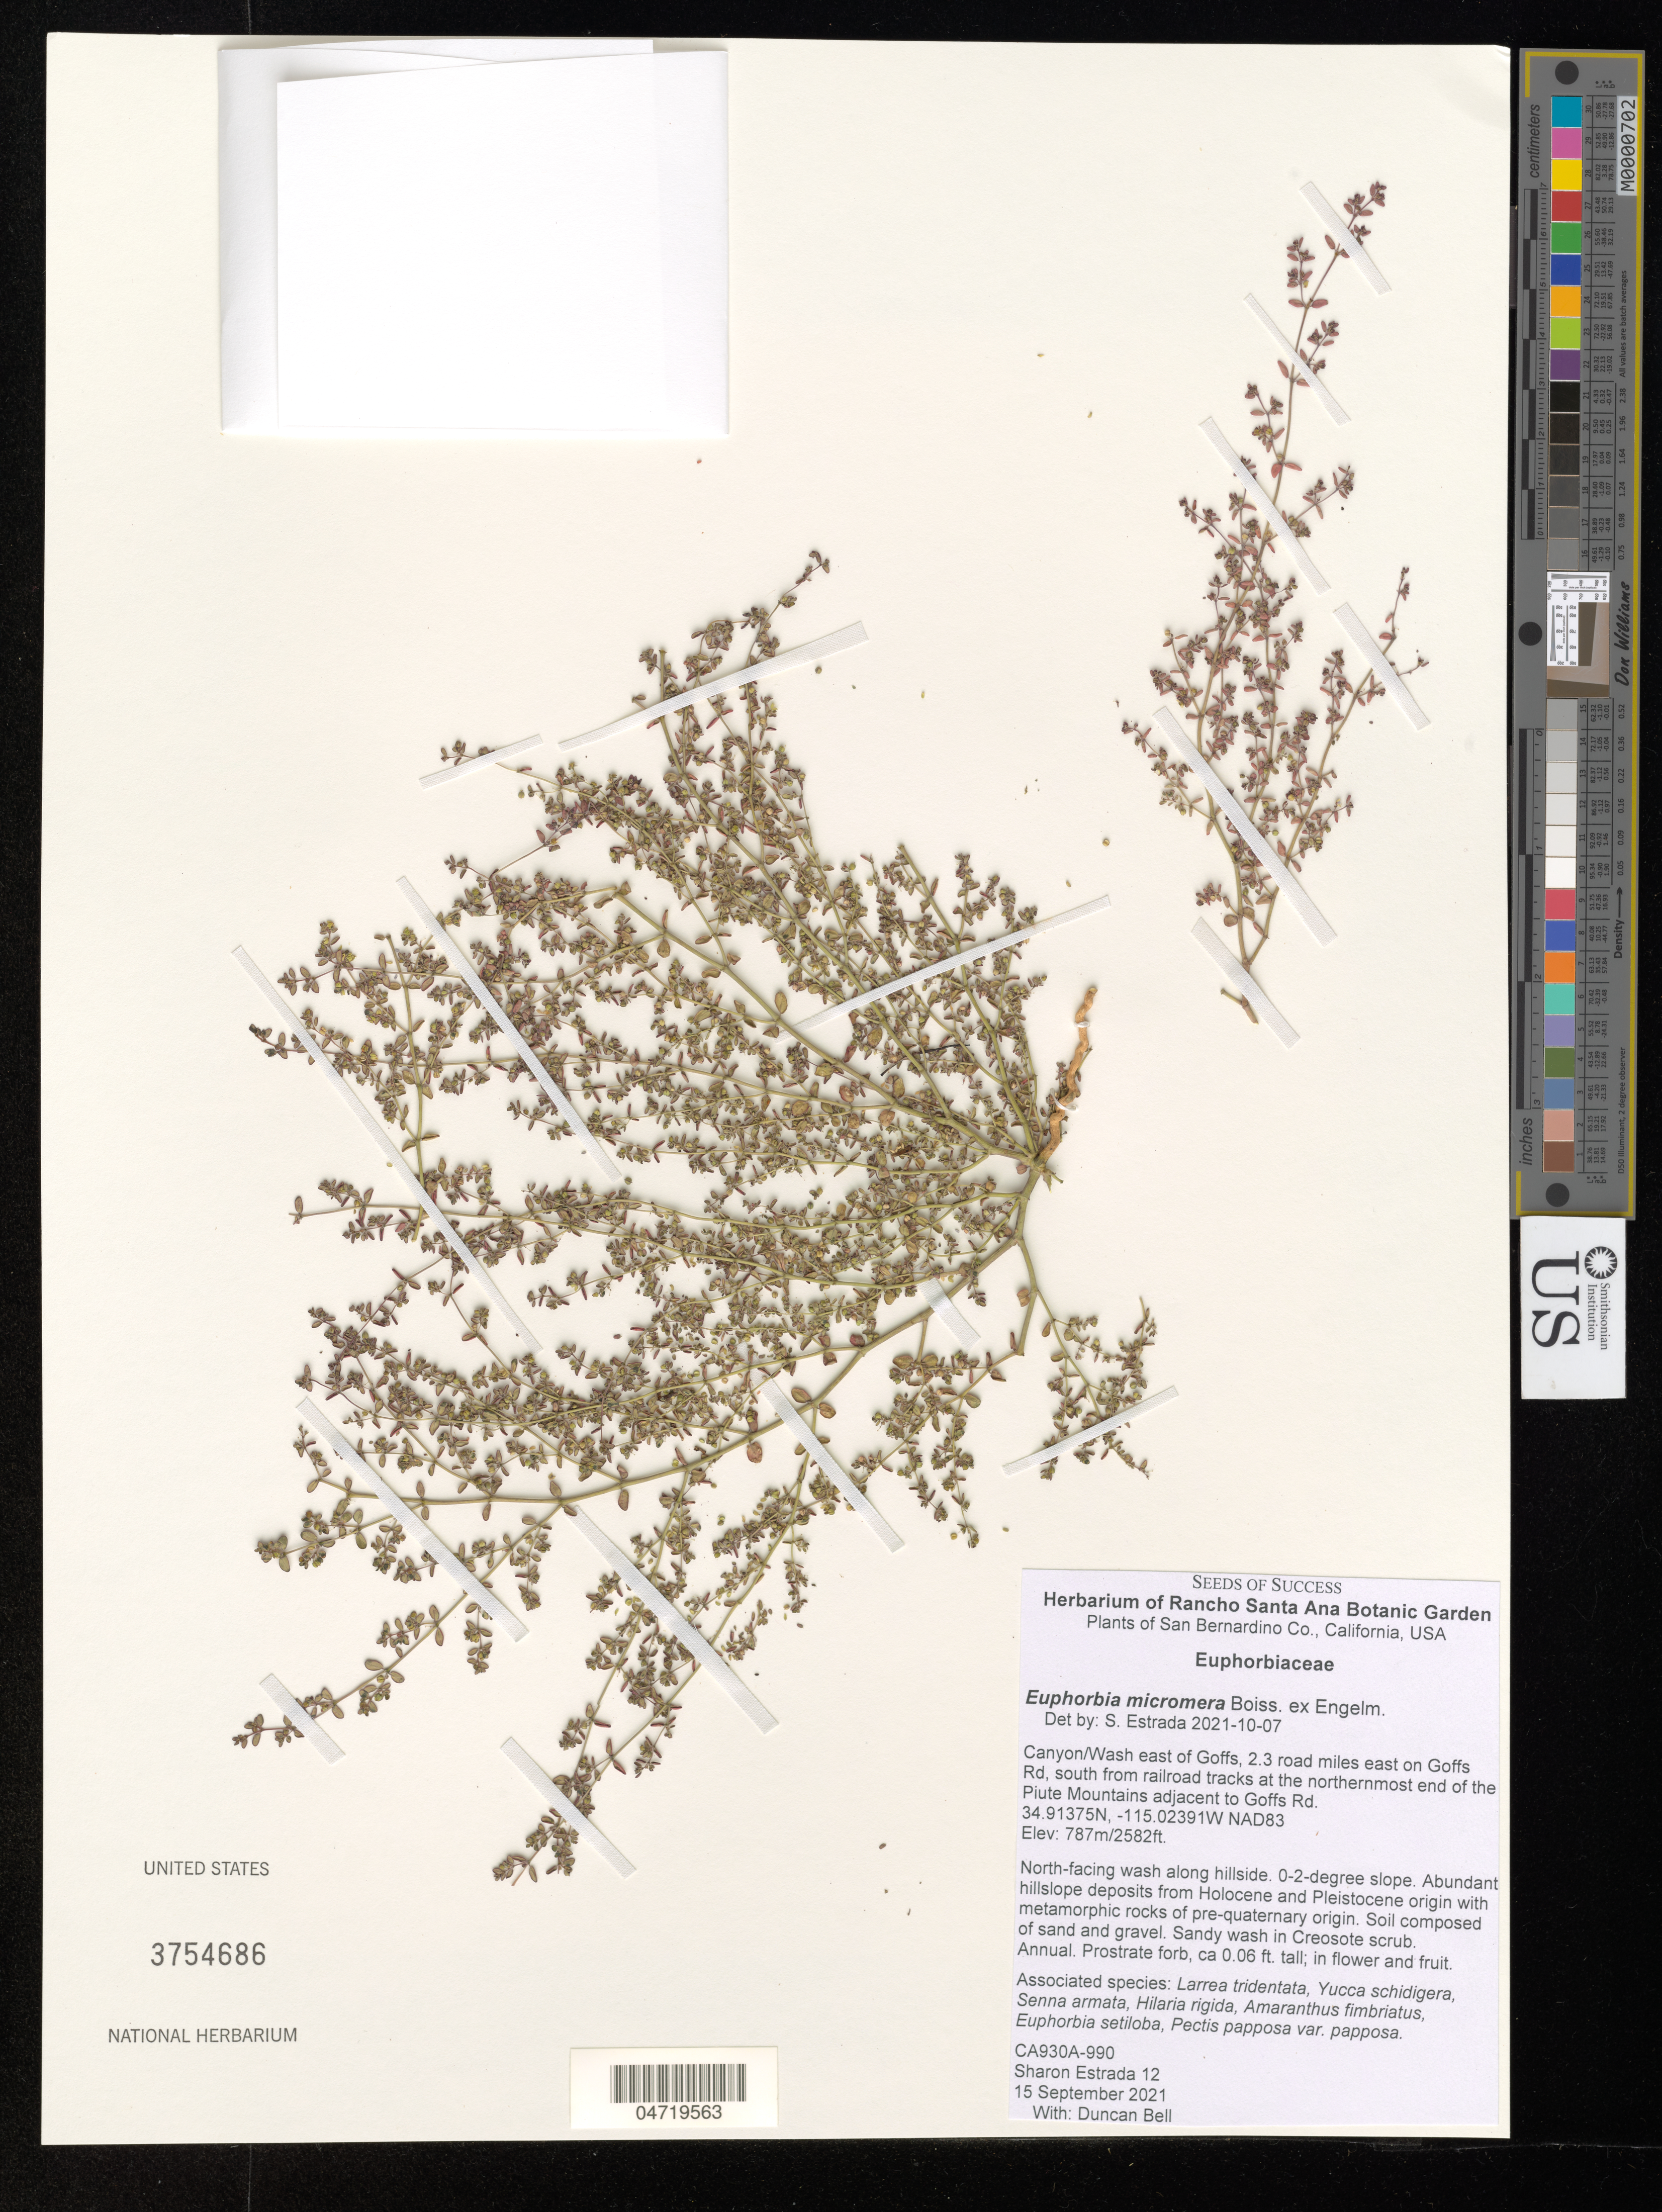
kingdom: Plantae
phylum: Tracheophyta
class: Magnoliopsida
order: Malpighiales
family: Euphorbiaceae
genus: Euphorbia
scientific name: Euphorbia micromera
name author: Boiss.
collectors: J. Kyötikki & D. S. Bell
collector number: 12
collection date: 2021-09-15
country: United States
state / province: California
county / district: San Bernardino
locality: San Bernardino Co. Canyon/Wash east of Goffs, 2.3 road miles east on Goffs Rd, south from railroad tracks at the northernmost end of the Piute Mountains adjacent to Goffs Rd. NAD83.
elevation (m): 787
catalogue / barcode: US 3754686